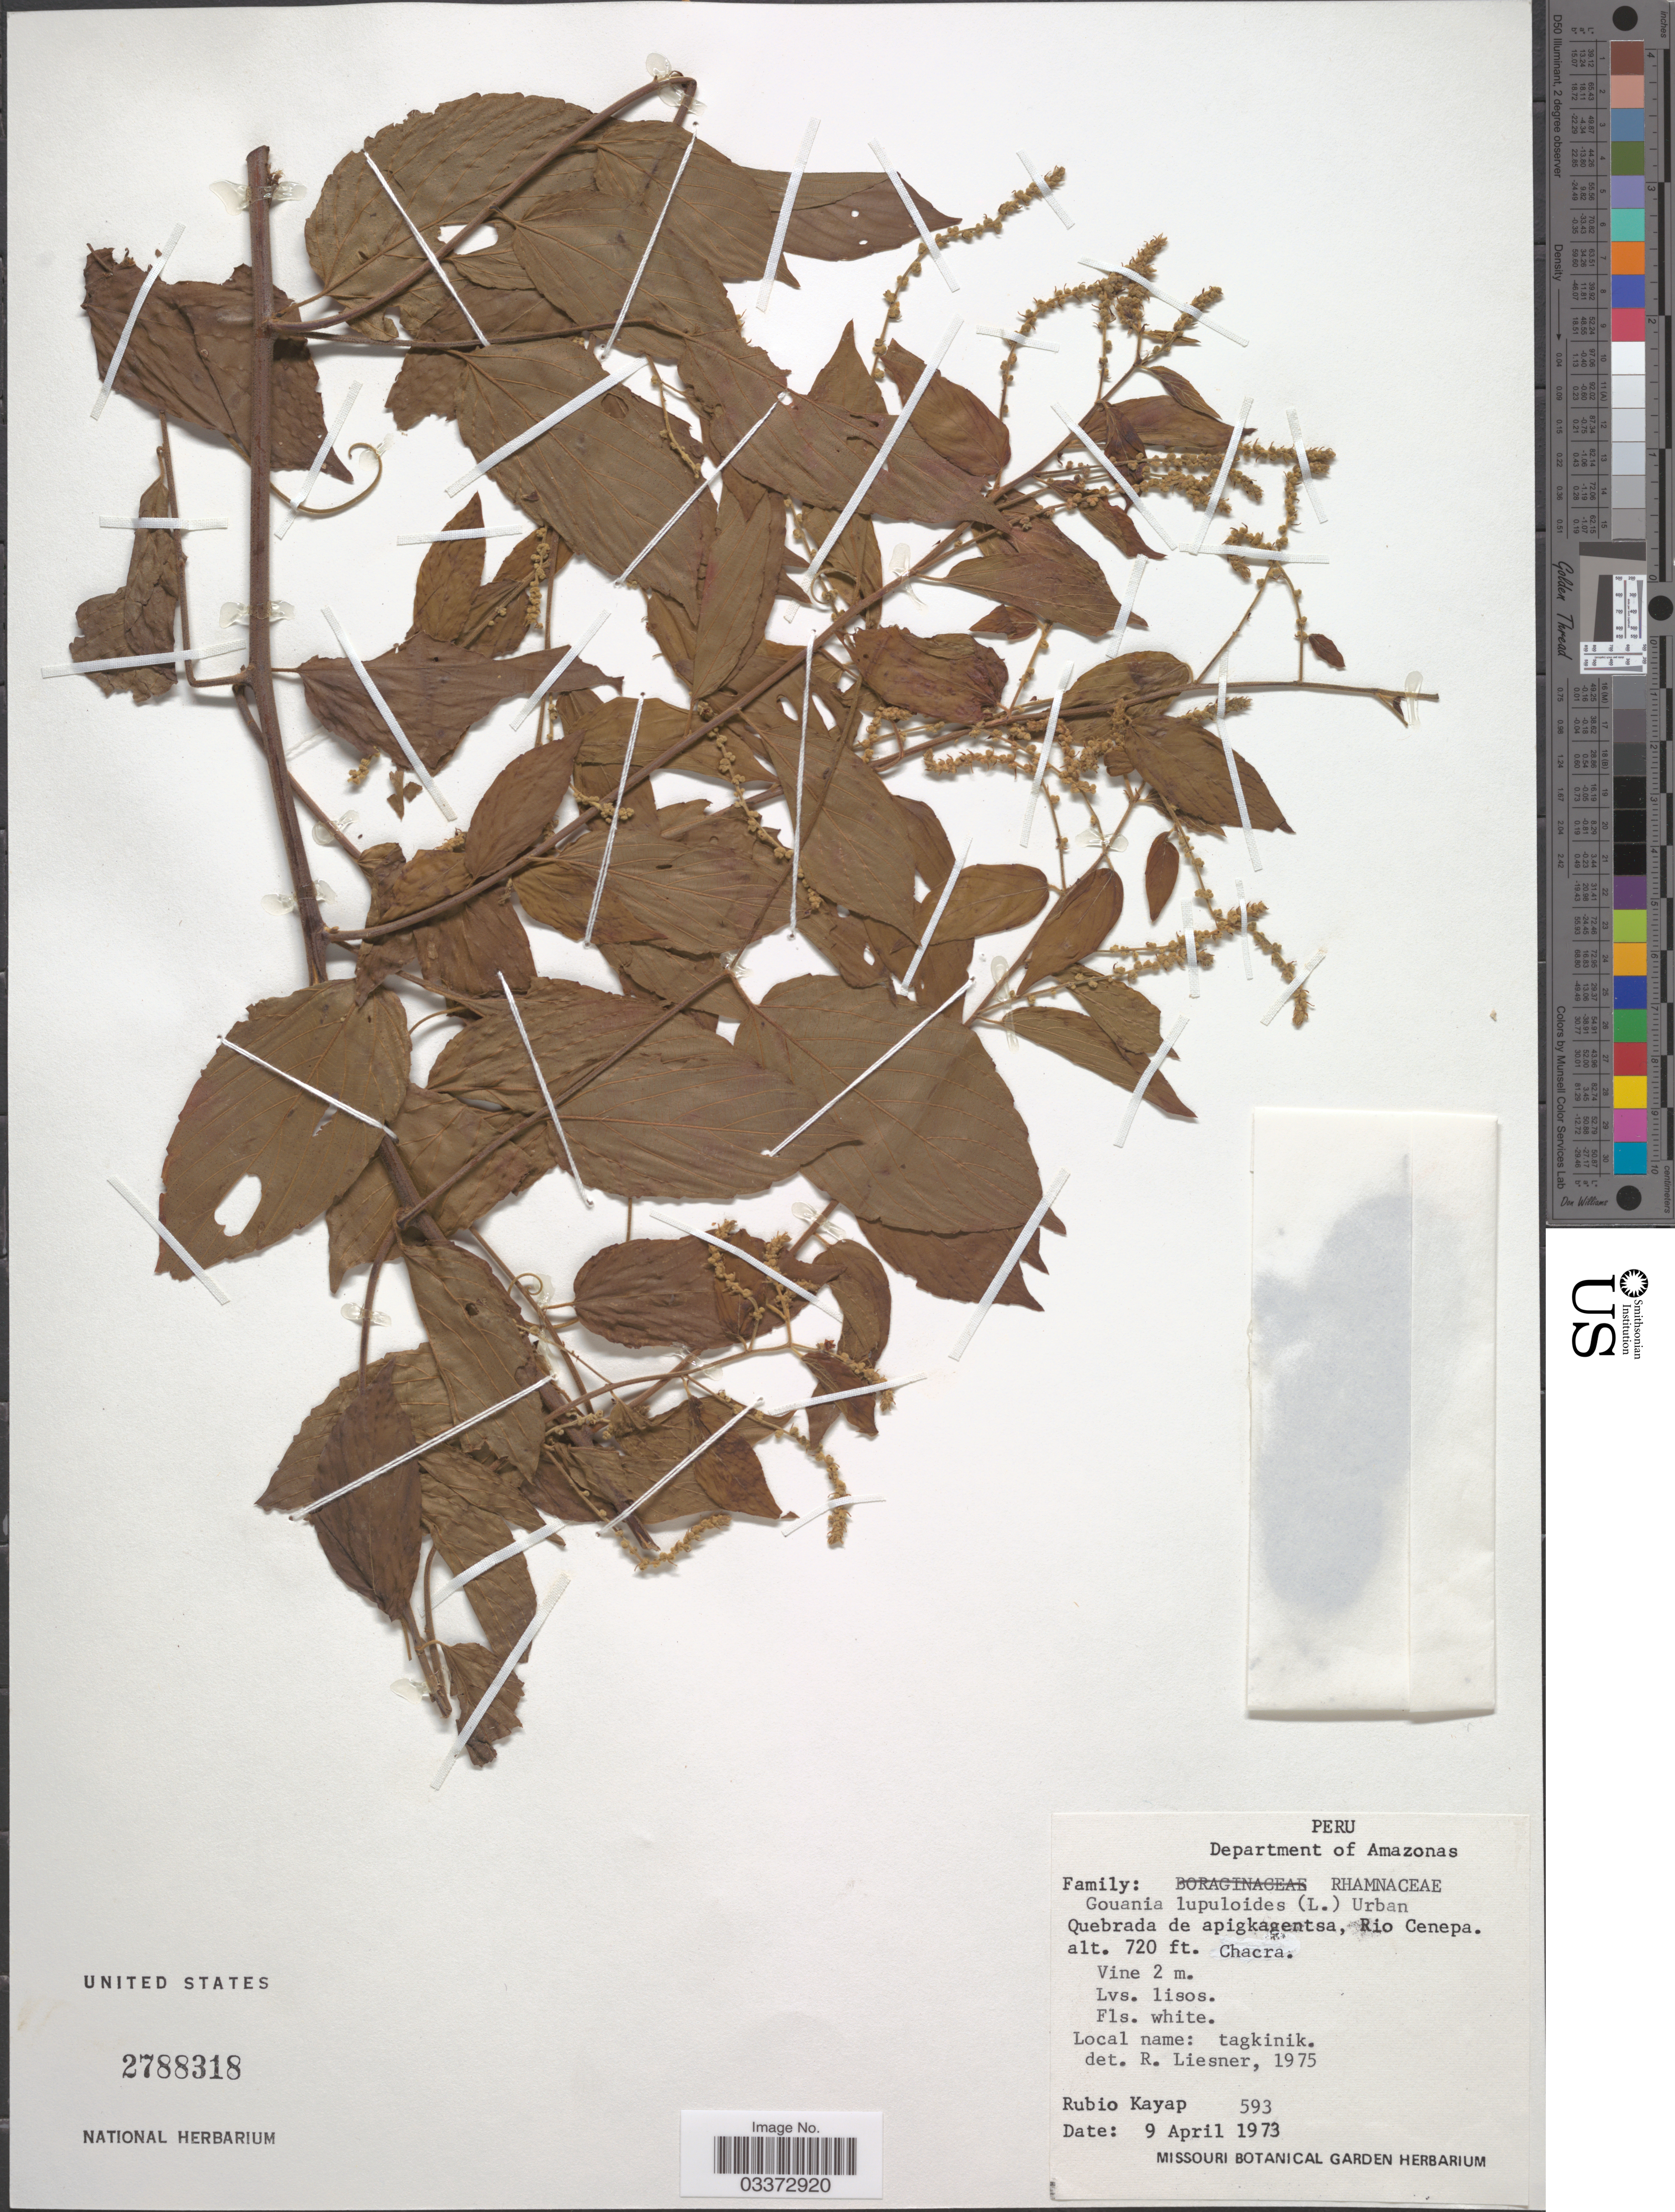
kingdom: Plantae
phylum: Tracheophyta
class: Magnoliopsida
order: Rosales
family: Rhamnaceae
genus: Gouania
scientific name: Gouania polygama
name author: (Jacq.) Urb.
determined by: Figueira, Mauricio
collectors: R. Kayap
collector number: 593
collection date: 1973-04-09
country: Peru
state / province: Amazonas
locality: Department of Amazonas. Quebrada de apigkagentsa, Rio Cenepa. Chacra.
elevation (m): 219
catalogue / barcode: US 2788318